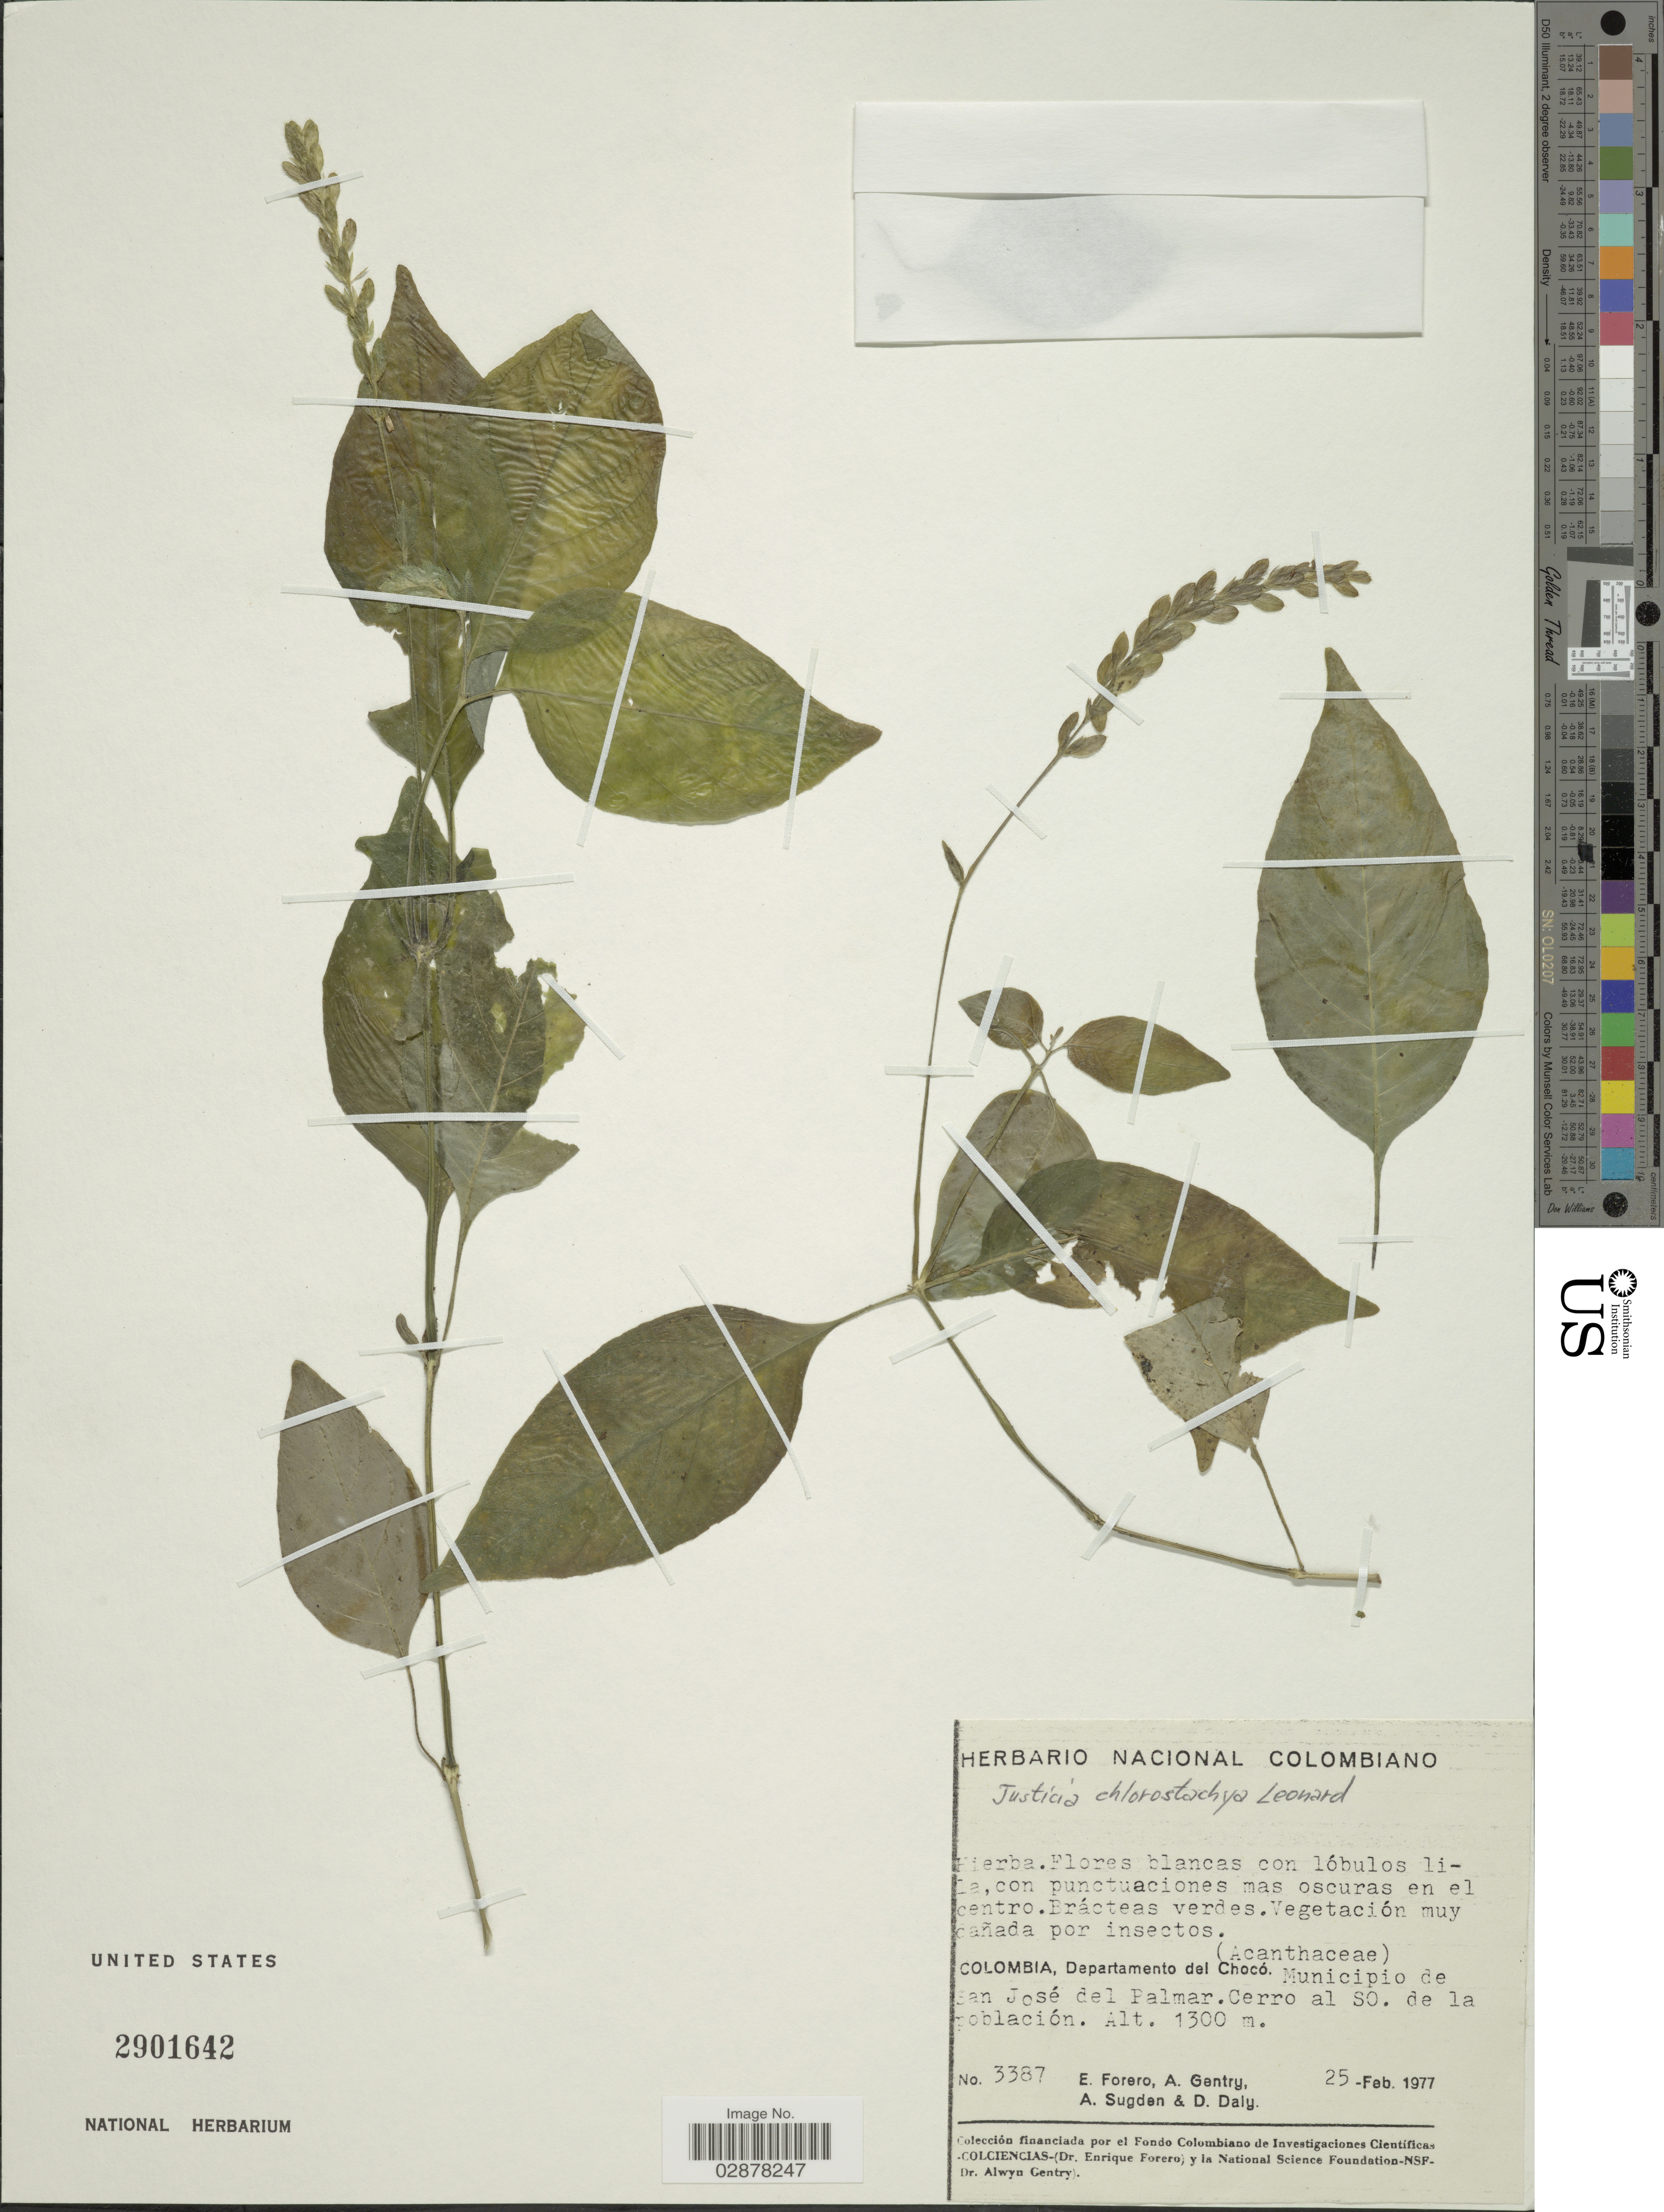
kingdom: Plantae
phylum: Tracheophyta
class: Magnoliopsida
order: Lamiales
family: Acanthaceae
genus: Justicia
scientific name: Justicia chlorostachya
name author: Leonard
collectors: E. Forero, A. H. Gentry, A. Sugden & D. C. Daly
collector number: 3387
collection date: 1977-02-25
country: Colombia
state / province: Chocó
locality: Departamento del Chocó, Municipio de San José del Palmar, Cerro al SO. de la población.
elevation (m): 1300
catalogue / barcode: US 2901642